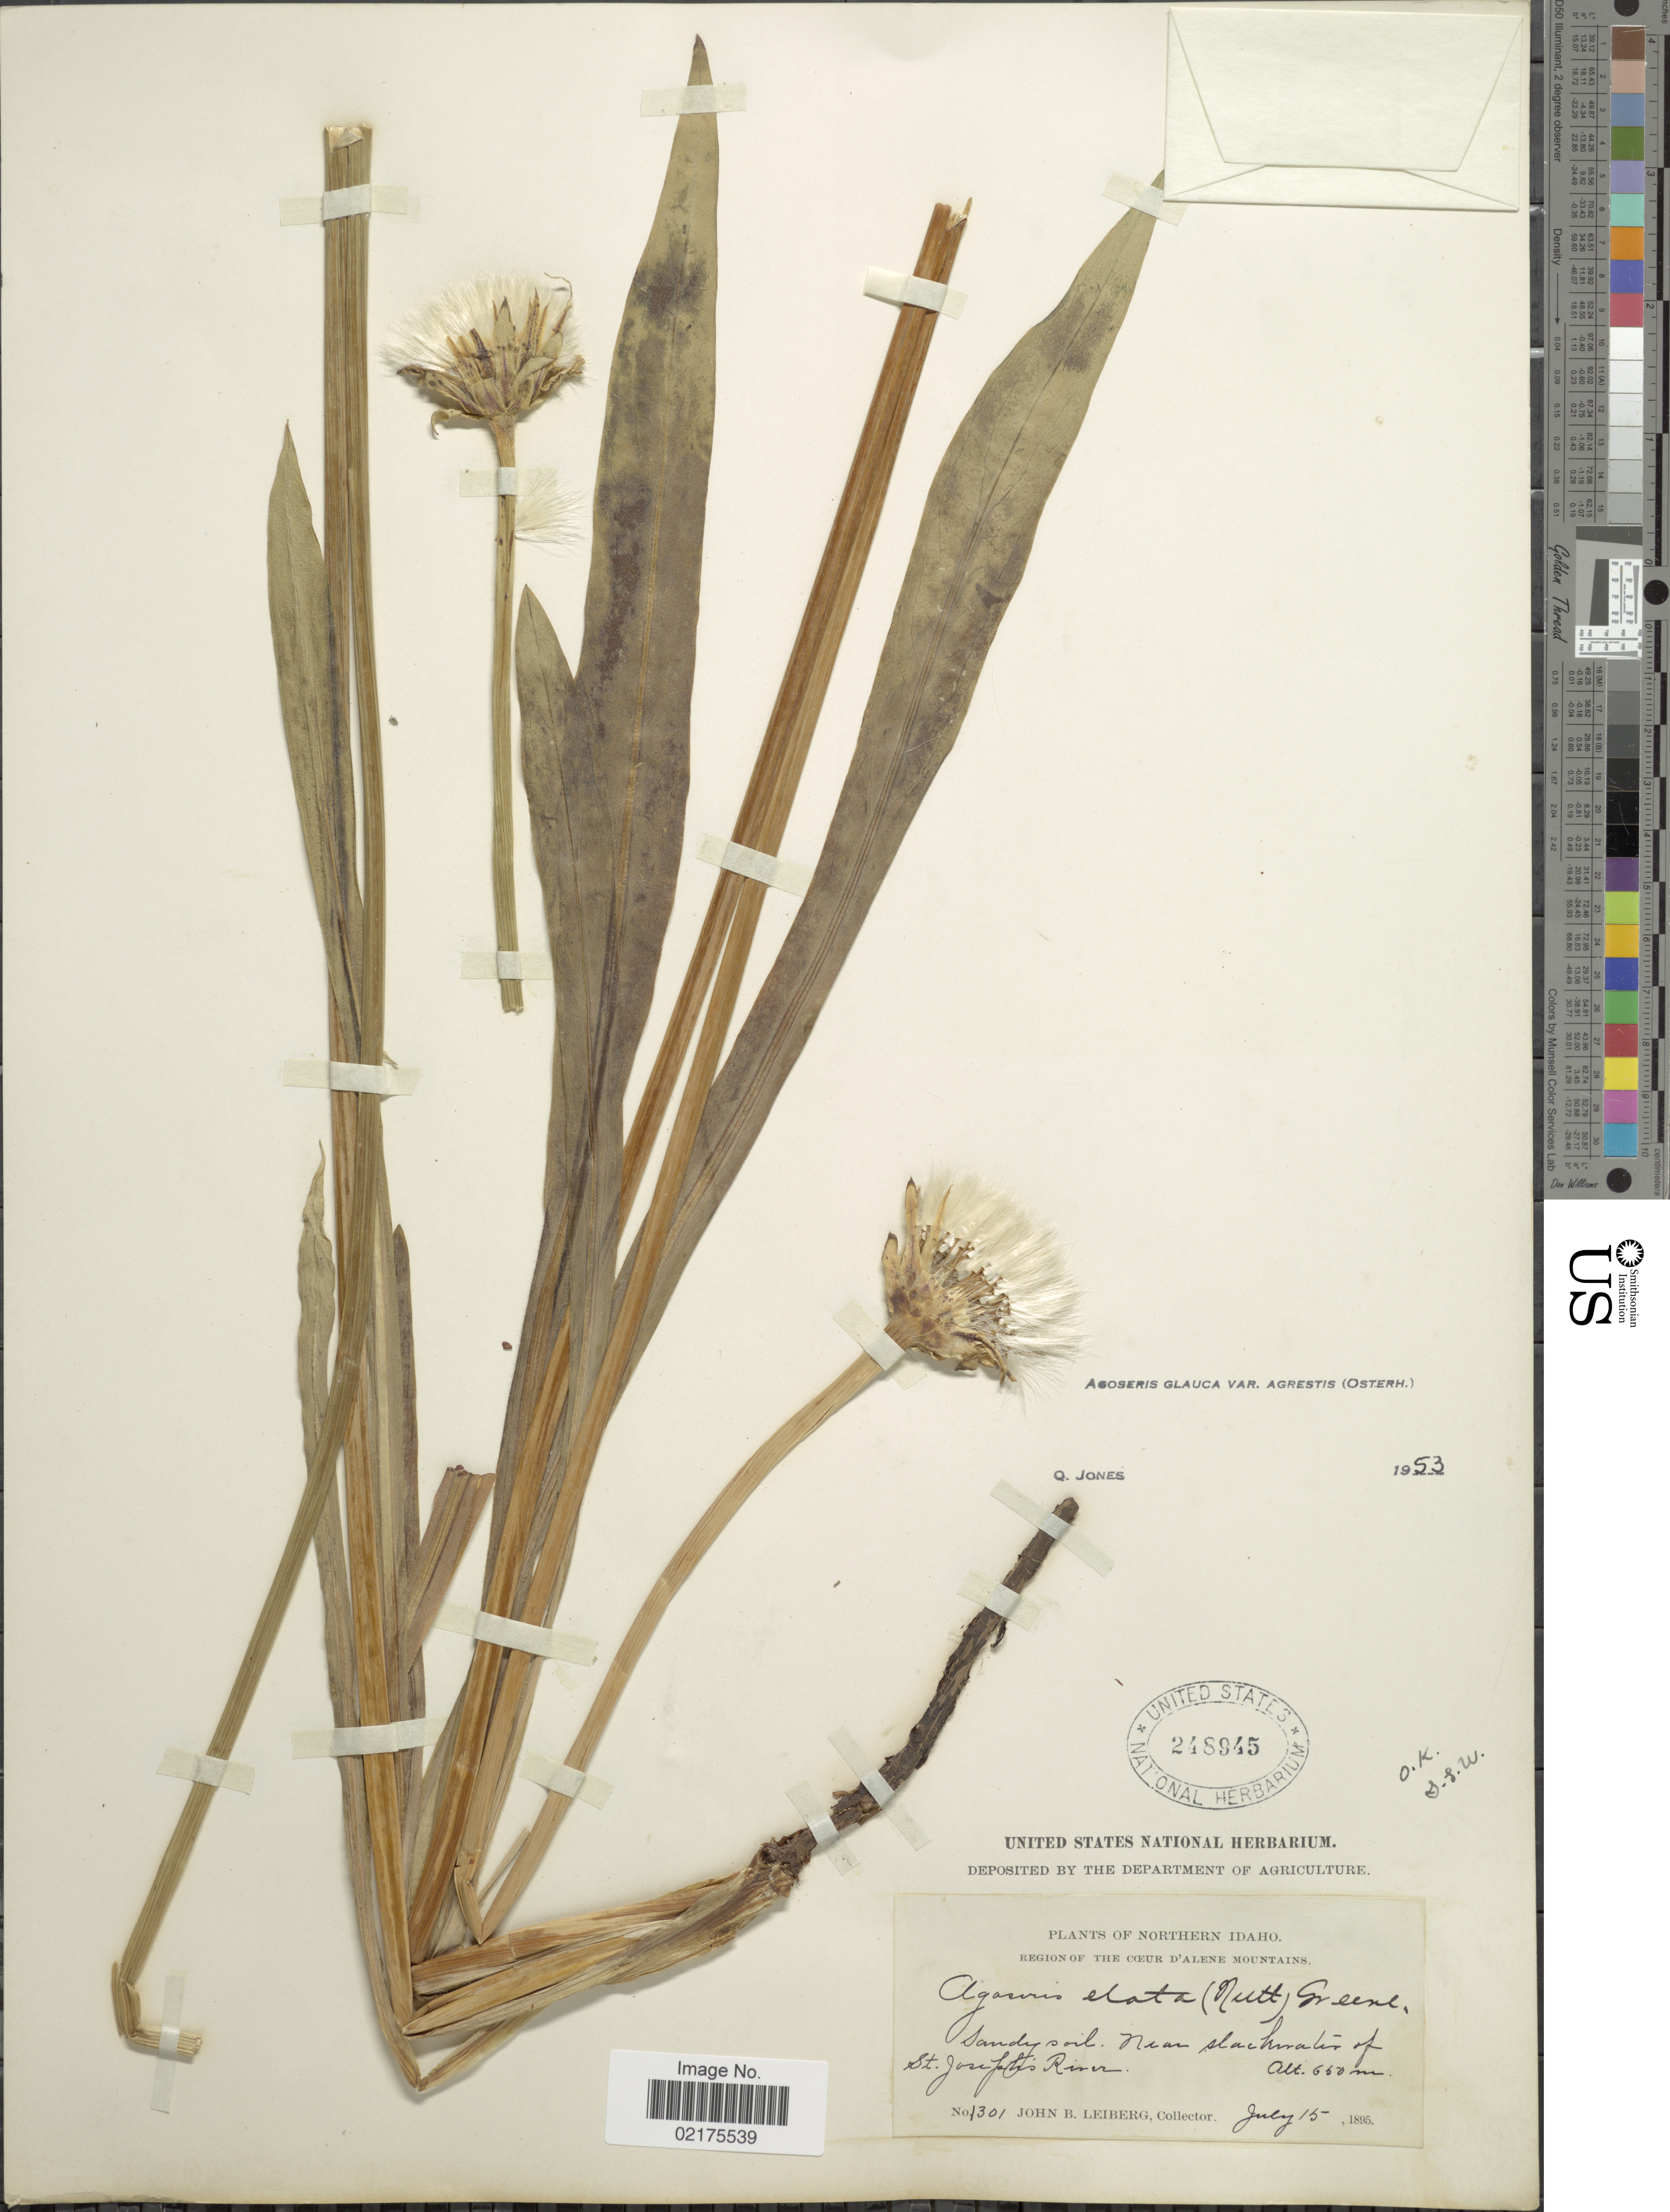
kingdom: Plantae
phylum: Tracheophyta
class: Magnoliopsida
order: Asterales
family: Asteraceae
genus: Agoseris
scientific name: Agoseris glauca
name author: (Pursh) Raf.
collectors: J. B. Leiberg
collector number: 1301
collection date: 1805-07-15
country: United States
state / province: Idaho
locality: Northern Idaho, Region of the Coeur d'Alene Mts. Sandy soil, near slackwater of St. Joseph's River.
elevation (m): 650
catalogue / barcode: US 248945